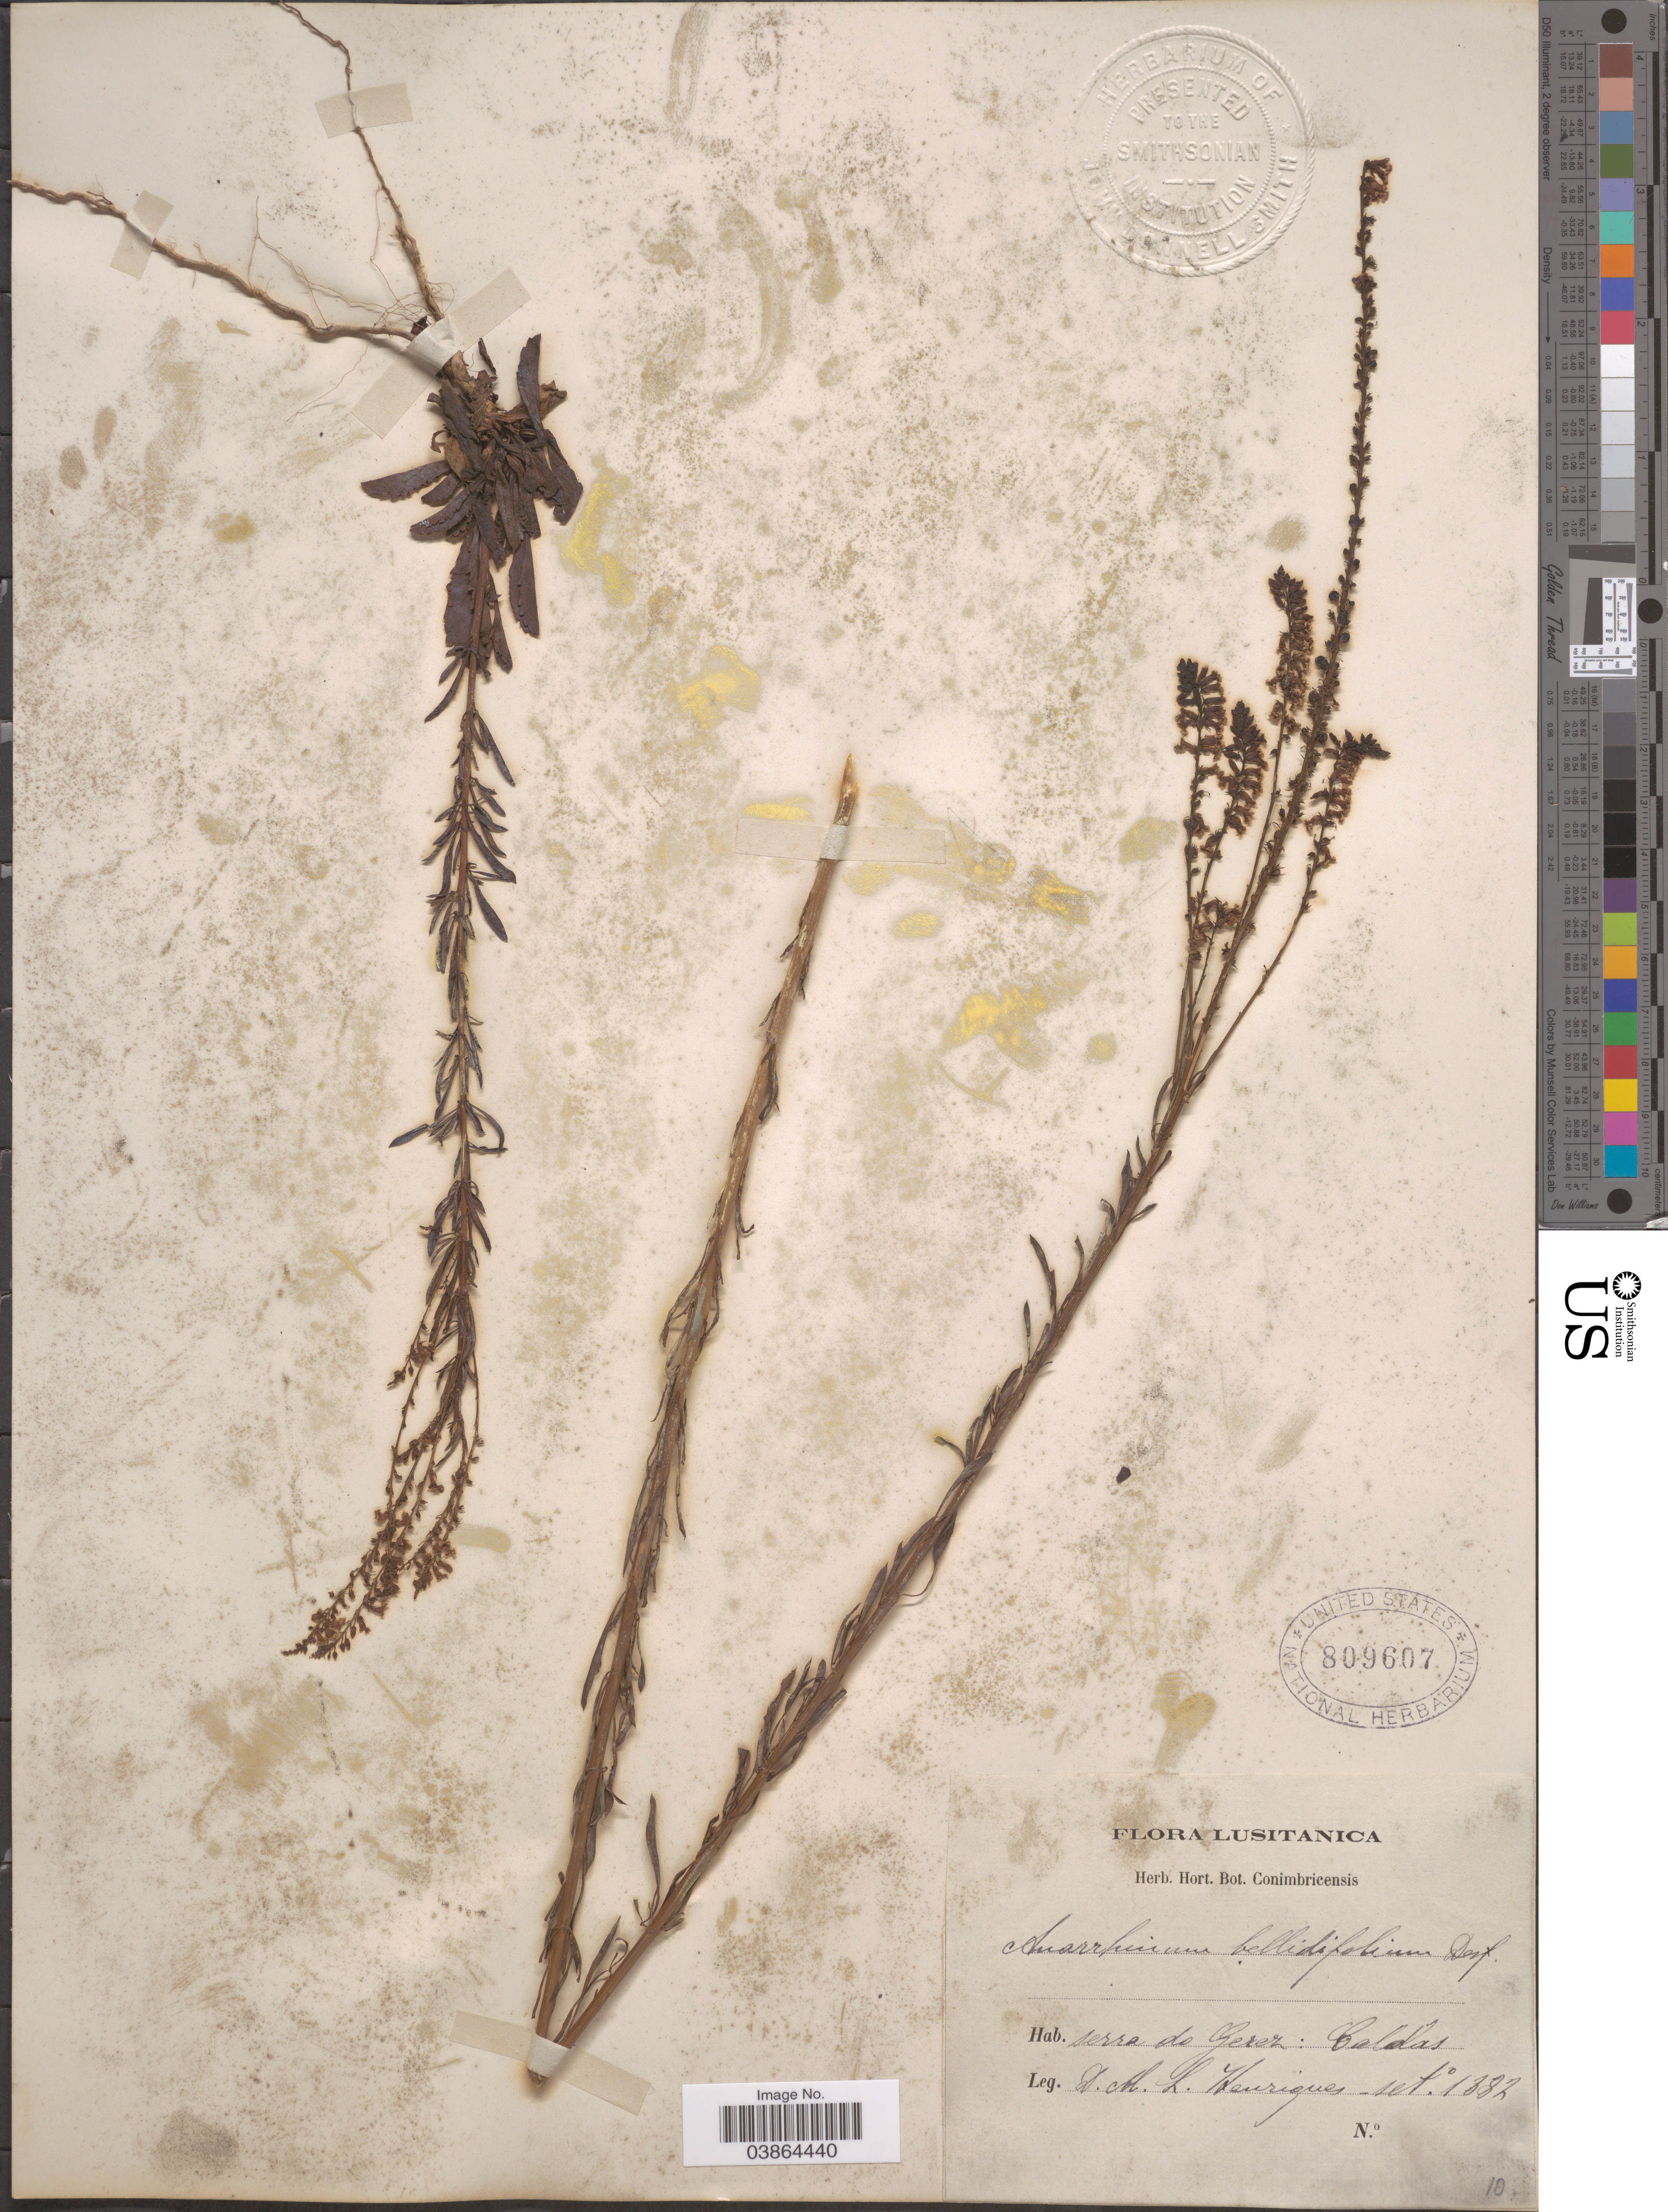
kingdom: Plantae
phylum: Tracheophyta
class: Magnoliopsida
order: Lamiales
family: Plantaginaceae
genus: Anarrhinum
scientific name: Anarrhinum bellidifolium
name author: (L.) Willd.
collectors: D. Henriques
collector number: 10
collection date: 1882-09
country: Portugal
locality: Serra de Gerez [interpreted]: Caldas.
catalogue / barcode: US 809607